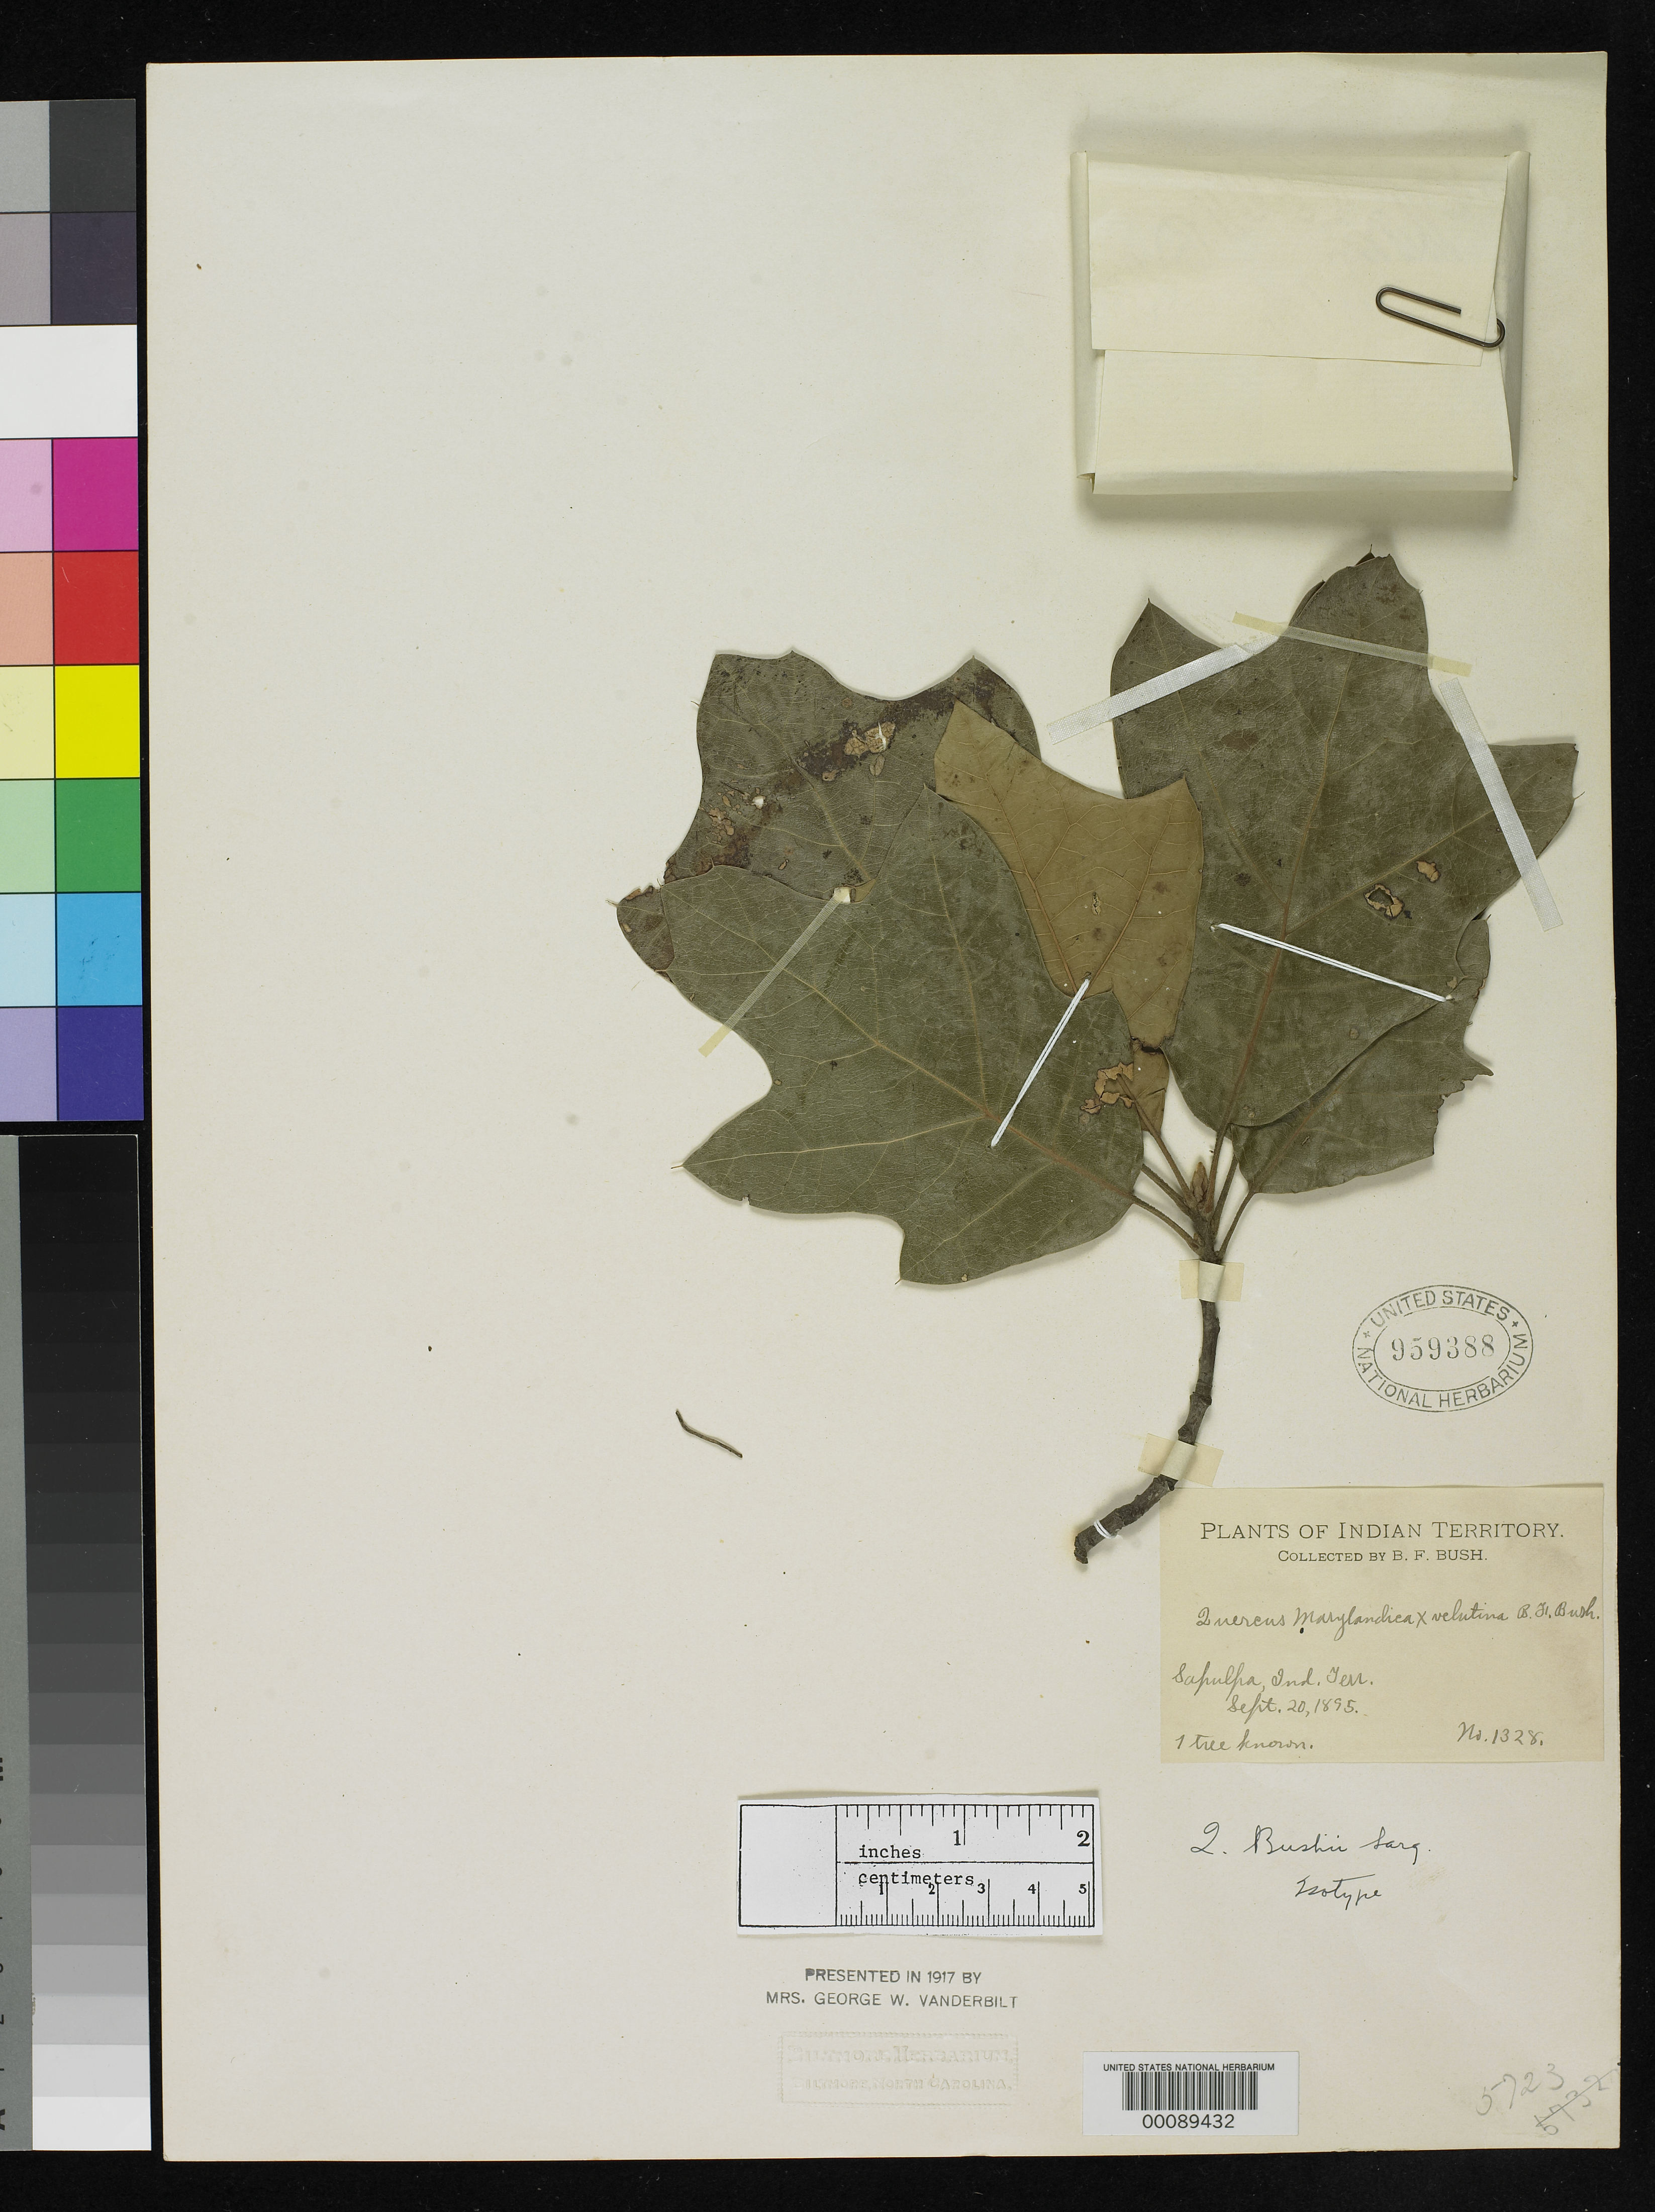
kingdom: Plantae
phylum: Tracheophyta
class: Magnoliopsida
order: Fagales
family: Fagaceae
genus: Quercus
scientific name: Quercus x bushii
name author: Sarg.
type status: Isotype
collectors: B. F. Bush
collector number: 1328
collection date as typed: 20 Sep 1895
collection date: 1895-09-20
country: United States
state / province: Oklahoma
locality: Sapulpa, Indian Terr.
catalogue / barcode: US 959388